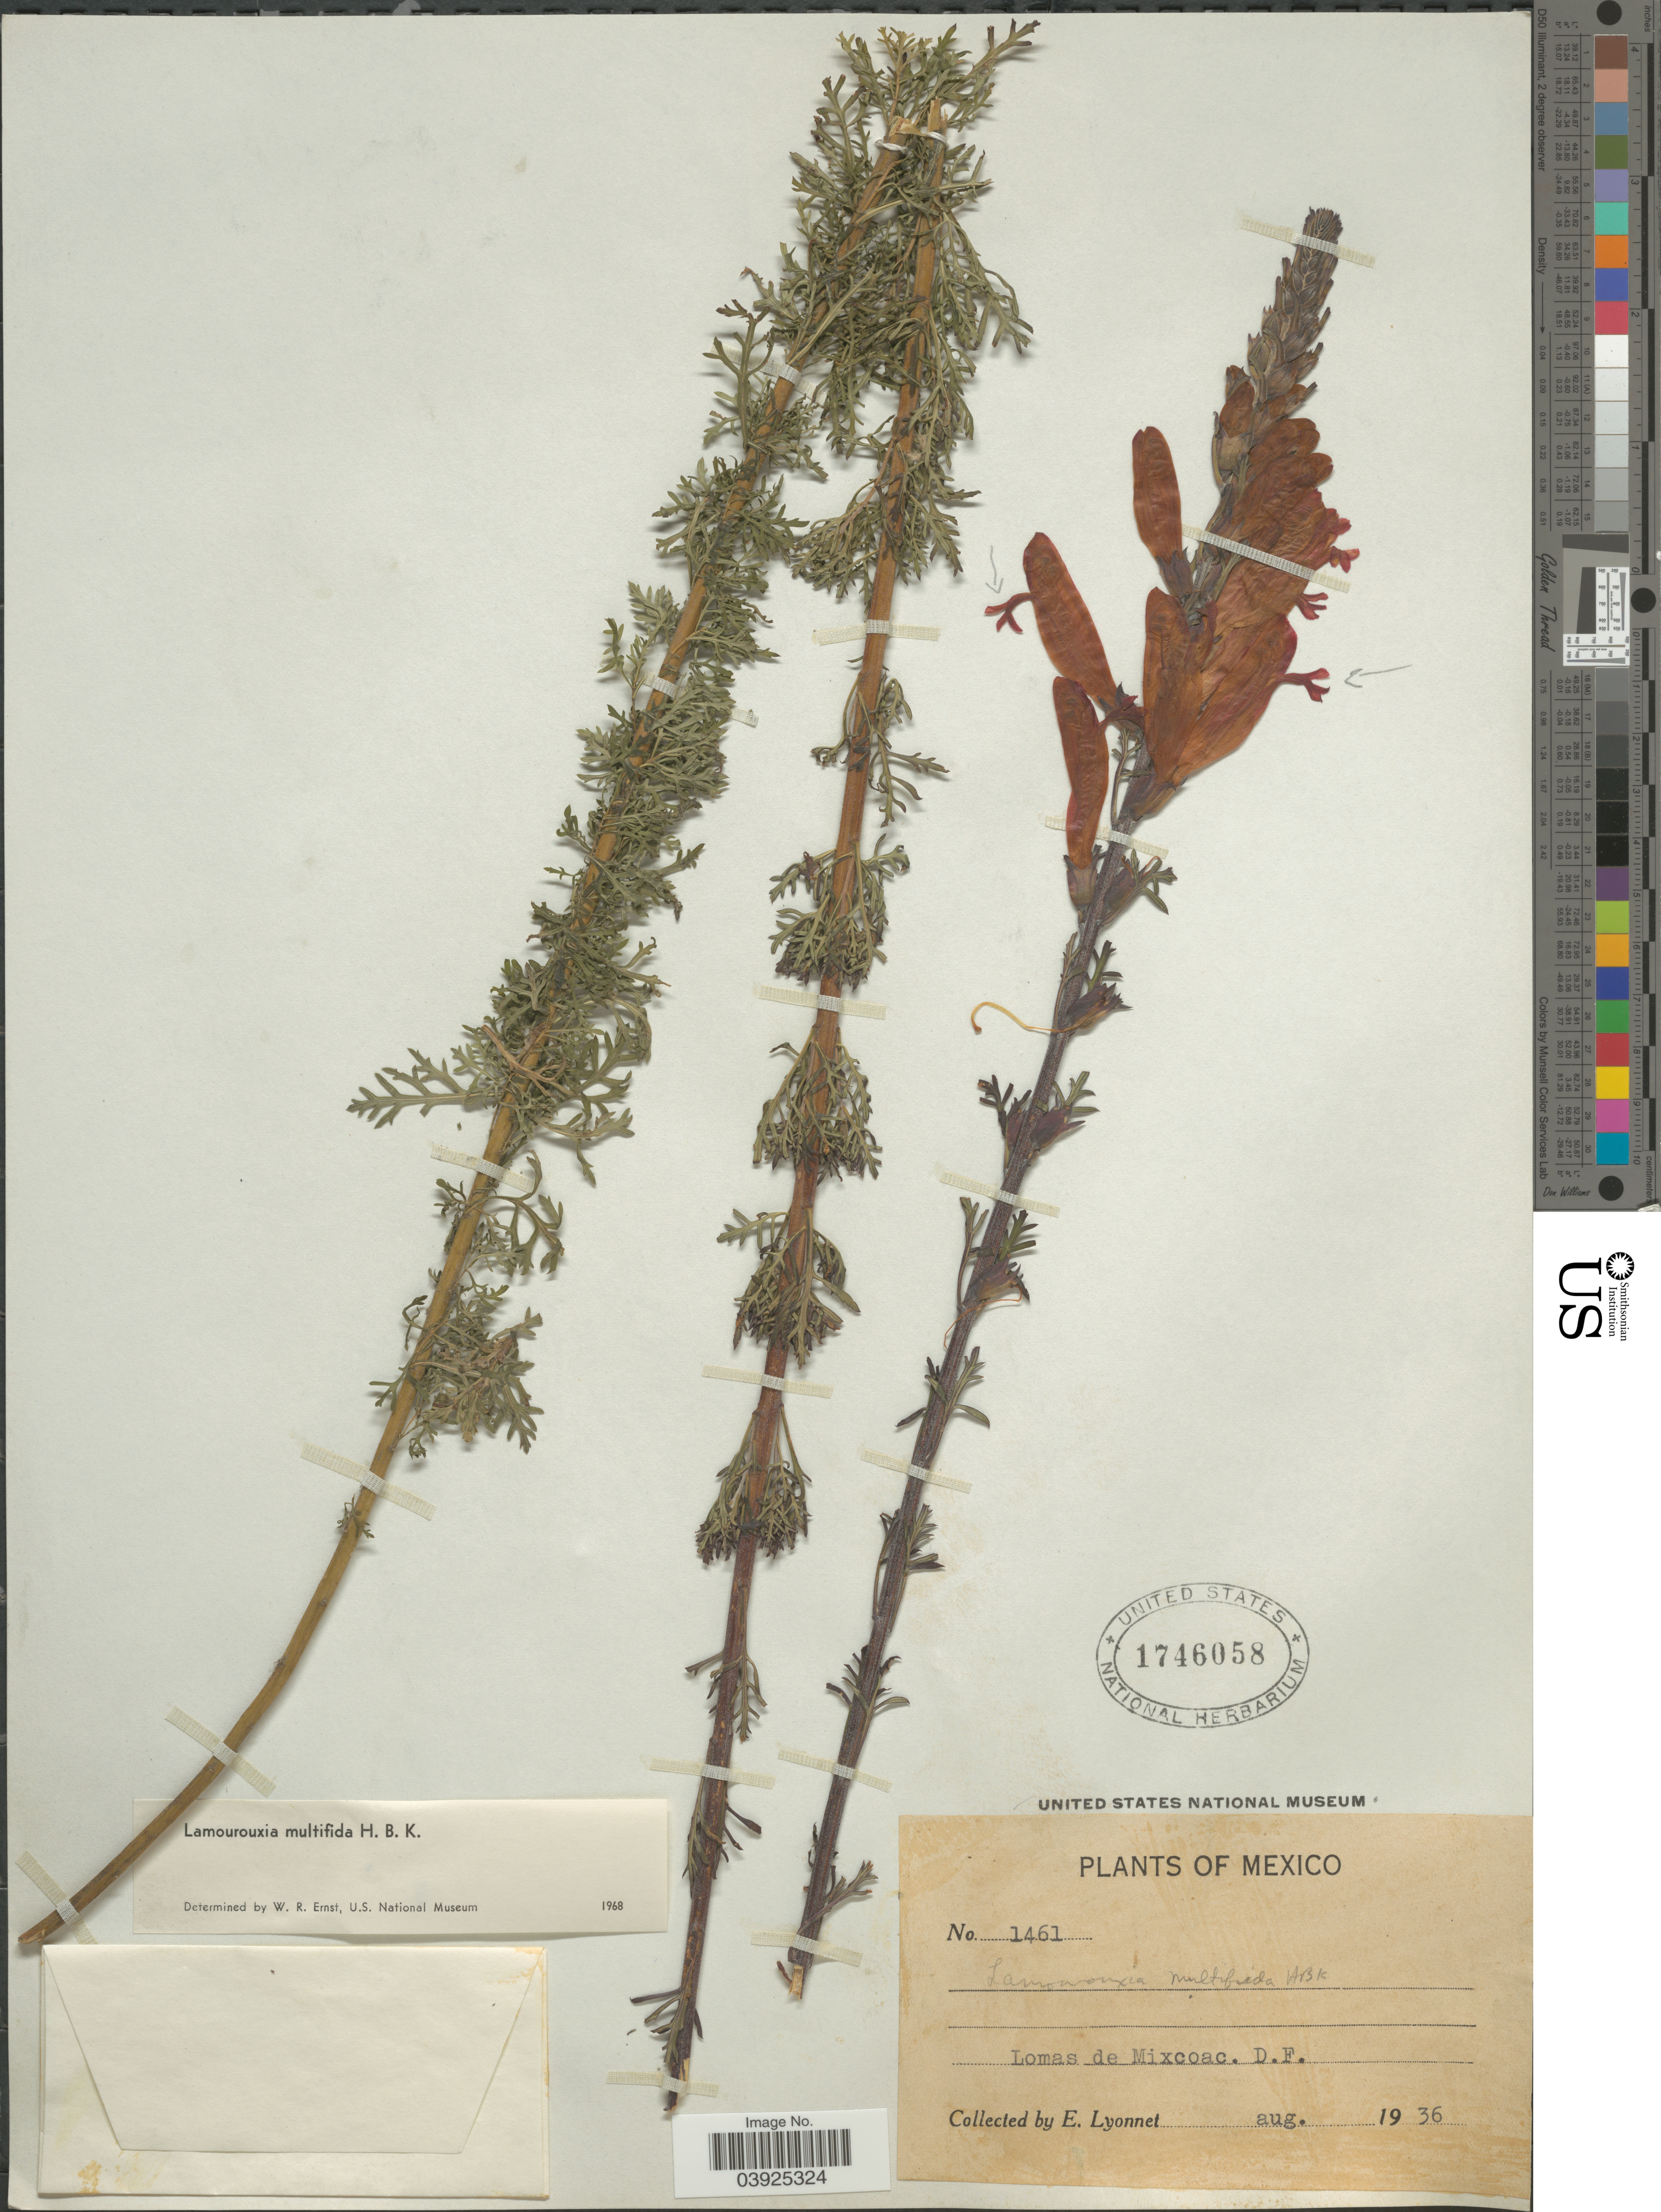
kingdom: Plantae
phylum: Tracheophyta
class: Magnoliopsida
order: Lamiales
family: Orobanchaceae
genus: Lamourouxia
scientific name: Lamourouxia multifida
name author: Kunth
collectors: E. Lyonnet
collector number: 1461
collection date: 1936-08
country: Mexico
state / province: Distrito Federal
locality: Lomas de Mixcoac.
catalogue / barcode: US 1746058